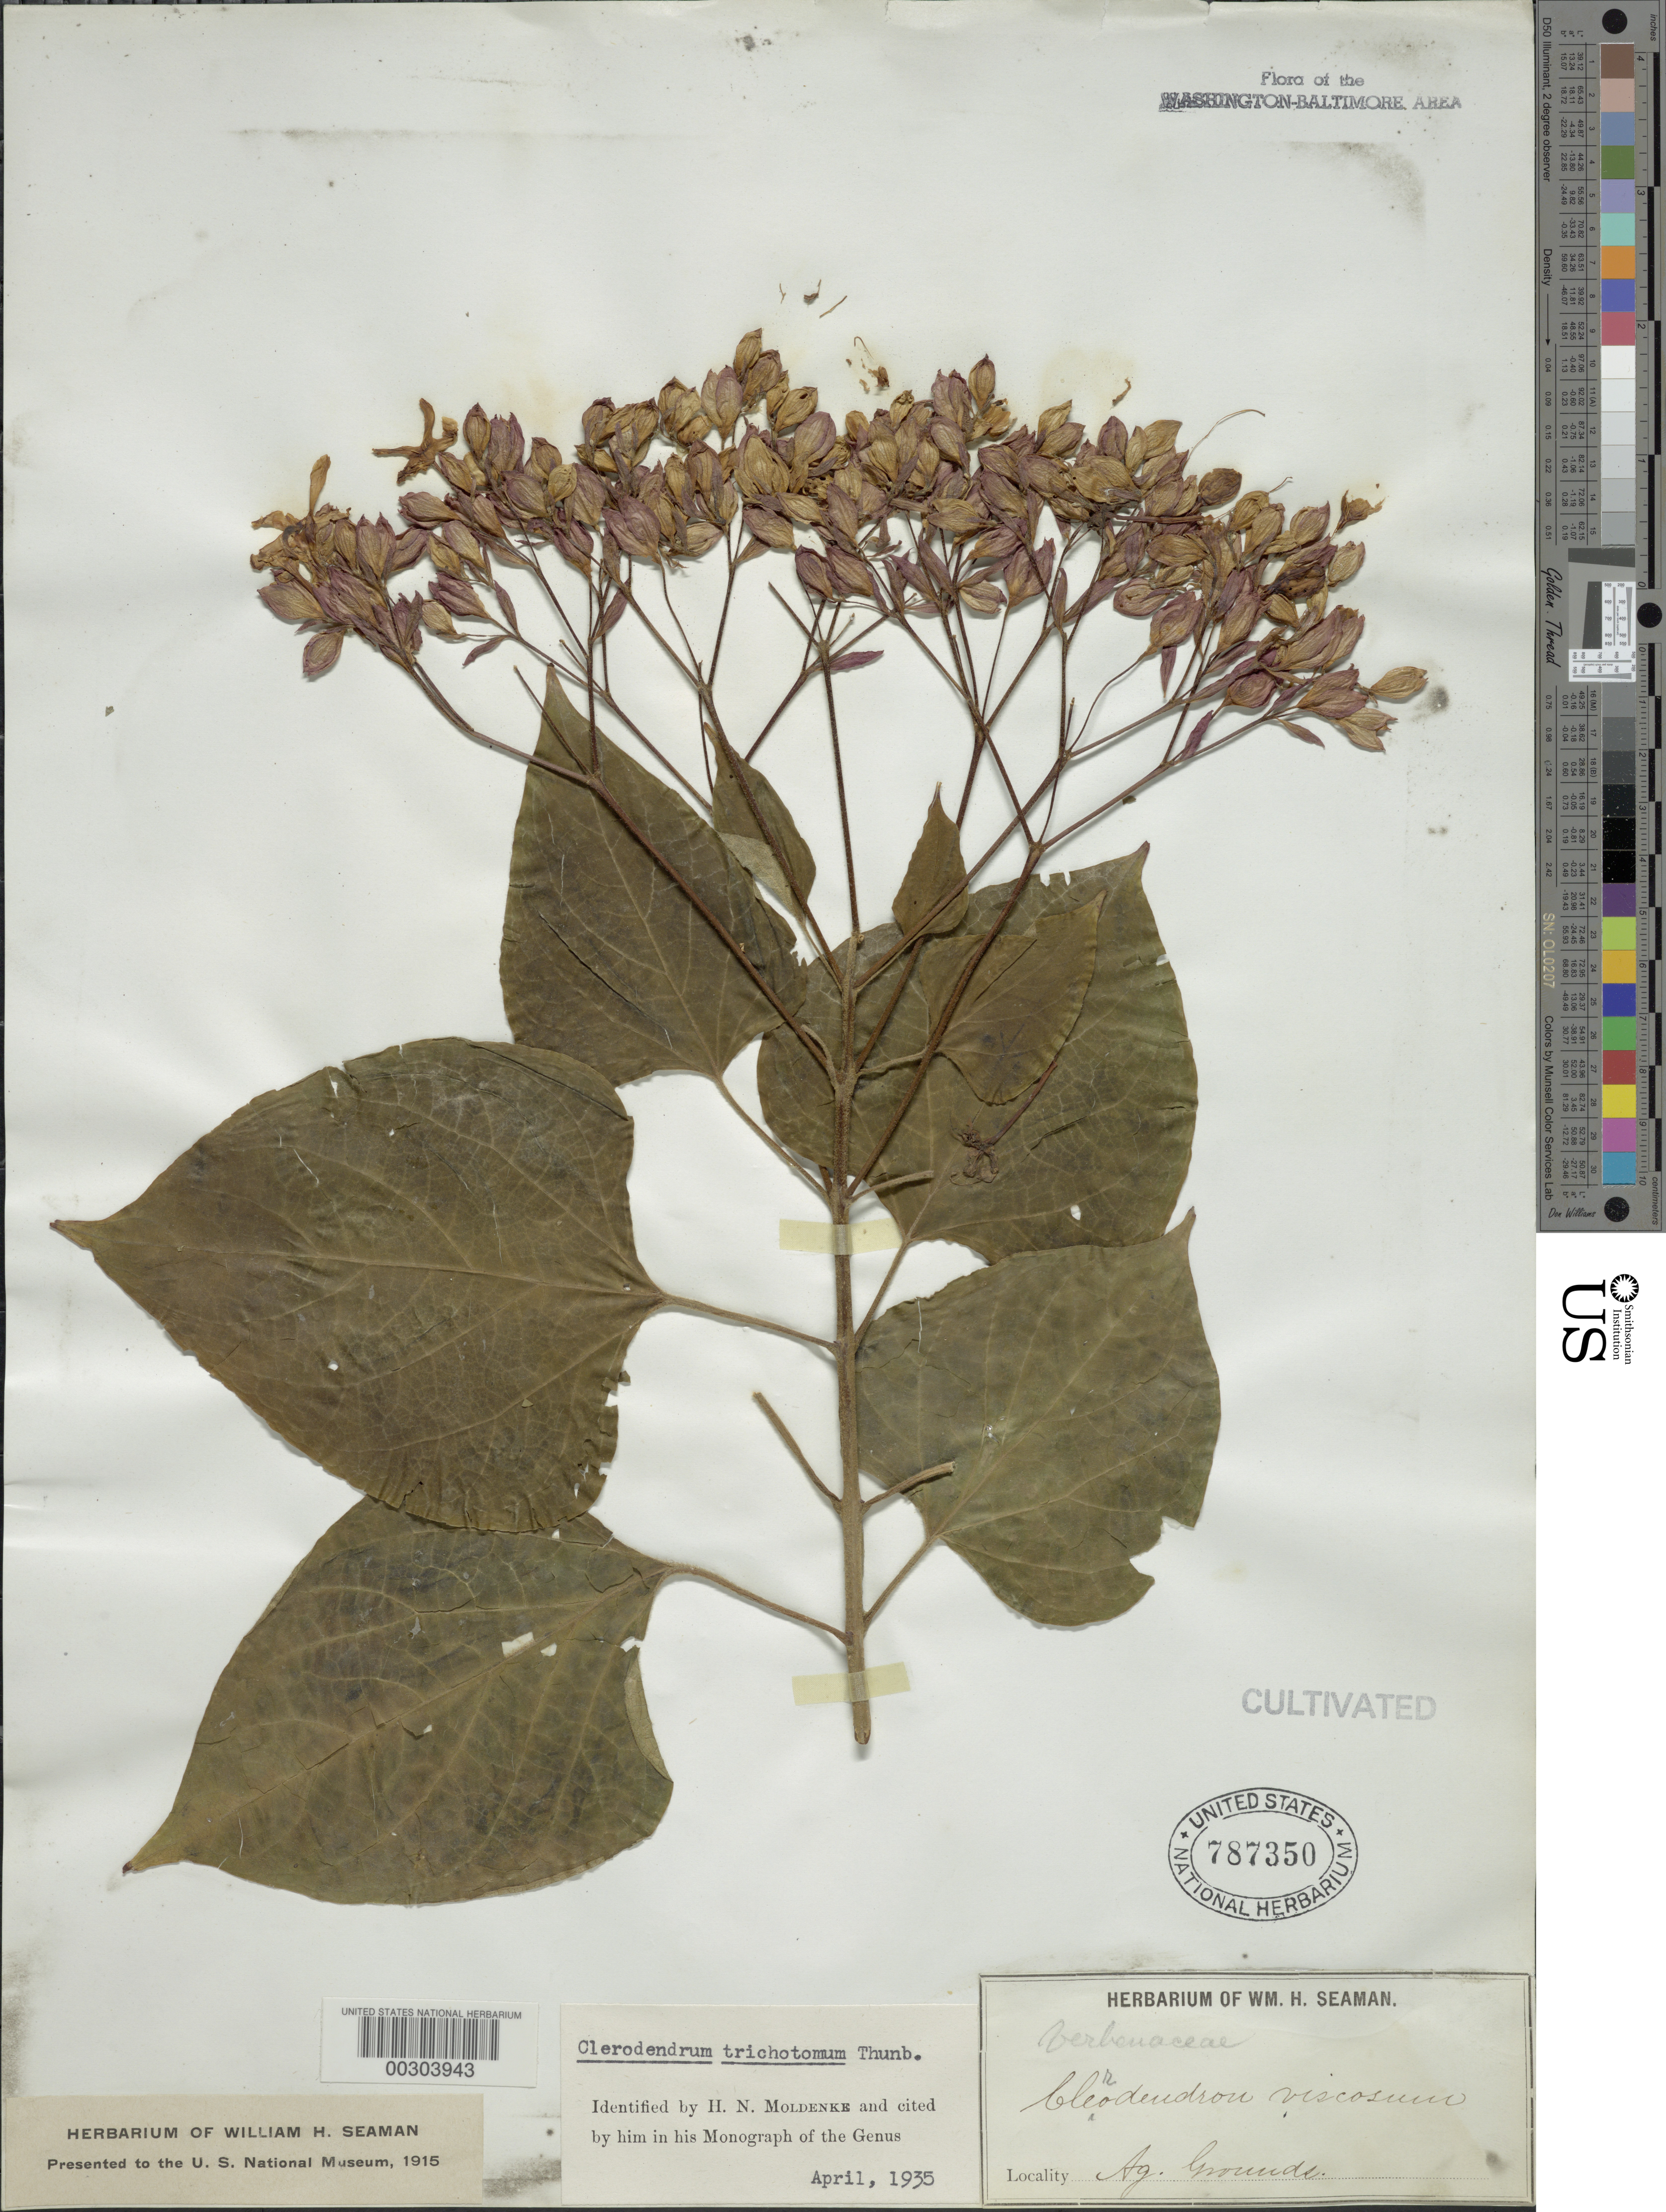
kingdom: Plantae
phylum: Tracheophyta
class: Magnoliopsida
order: Lamiales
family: Lamiaceae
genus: Clerodendrum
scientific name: Clerodendrum trichotomum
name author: Thunb.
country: United States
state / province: District of Columbia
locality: Department of Agriculture grounds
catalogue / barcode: US 787350